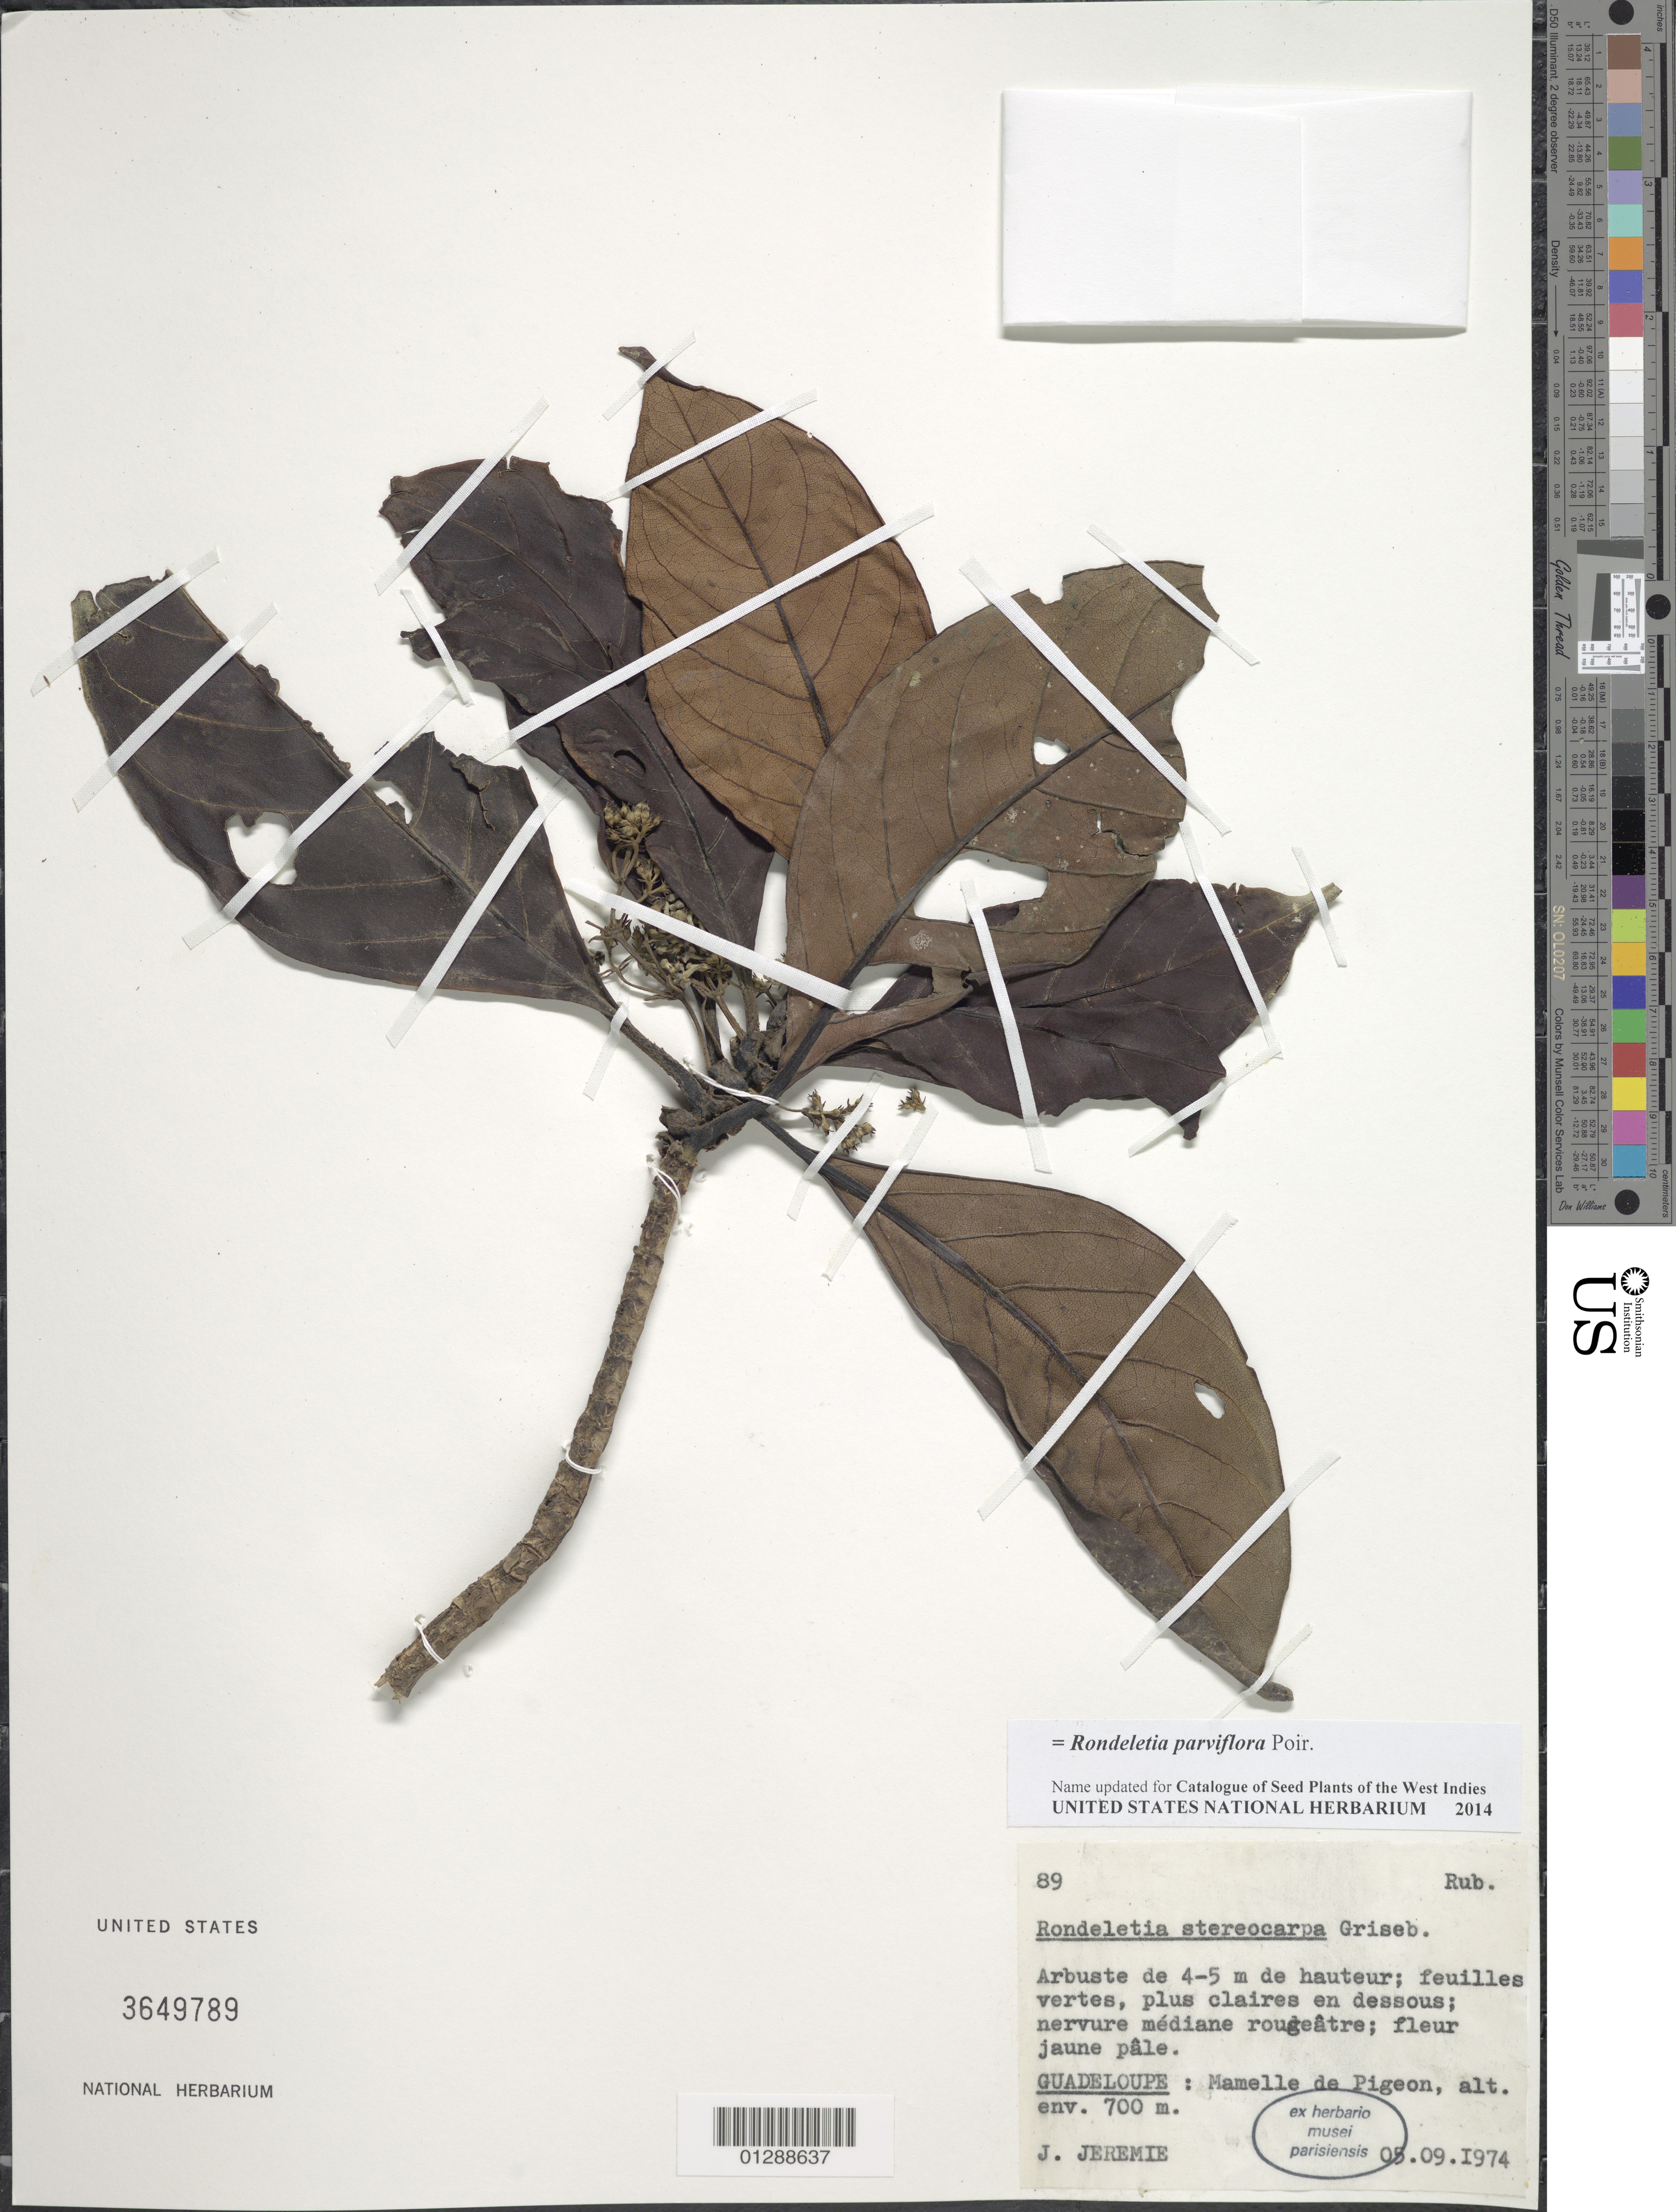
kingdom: Plantae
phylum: Tracheophyta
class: Magnoliopsida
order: Gentianales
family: Rubiaceae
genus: Rondeletia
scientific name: Rondeletia parviflora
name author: Poir.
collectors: J. Jérémie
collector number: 89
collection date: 1974-09-05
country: Guadeloupe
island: Basse-Terre I.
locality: Mamelle de Pigeon.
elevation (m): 700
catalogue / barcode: US 3649789